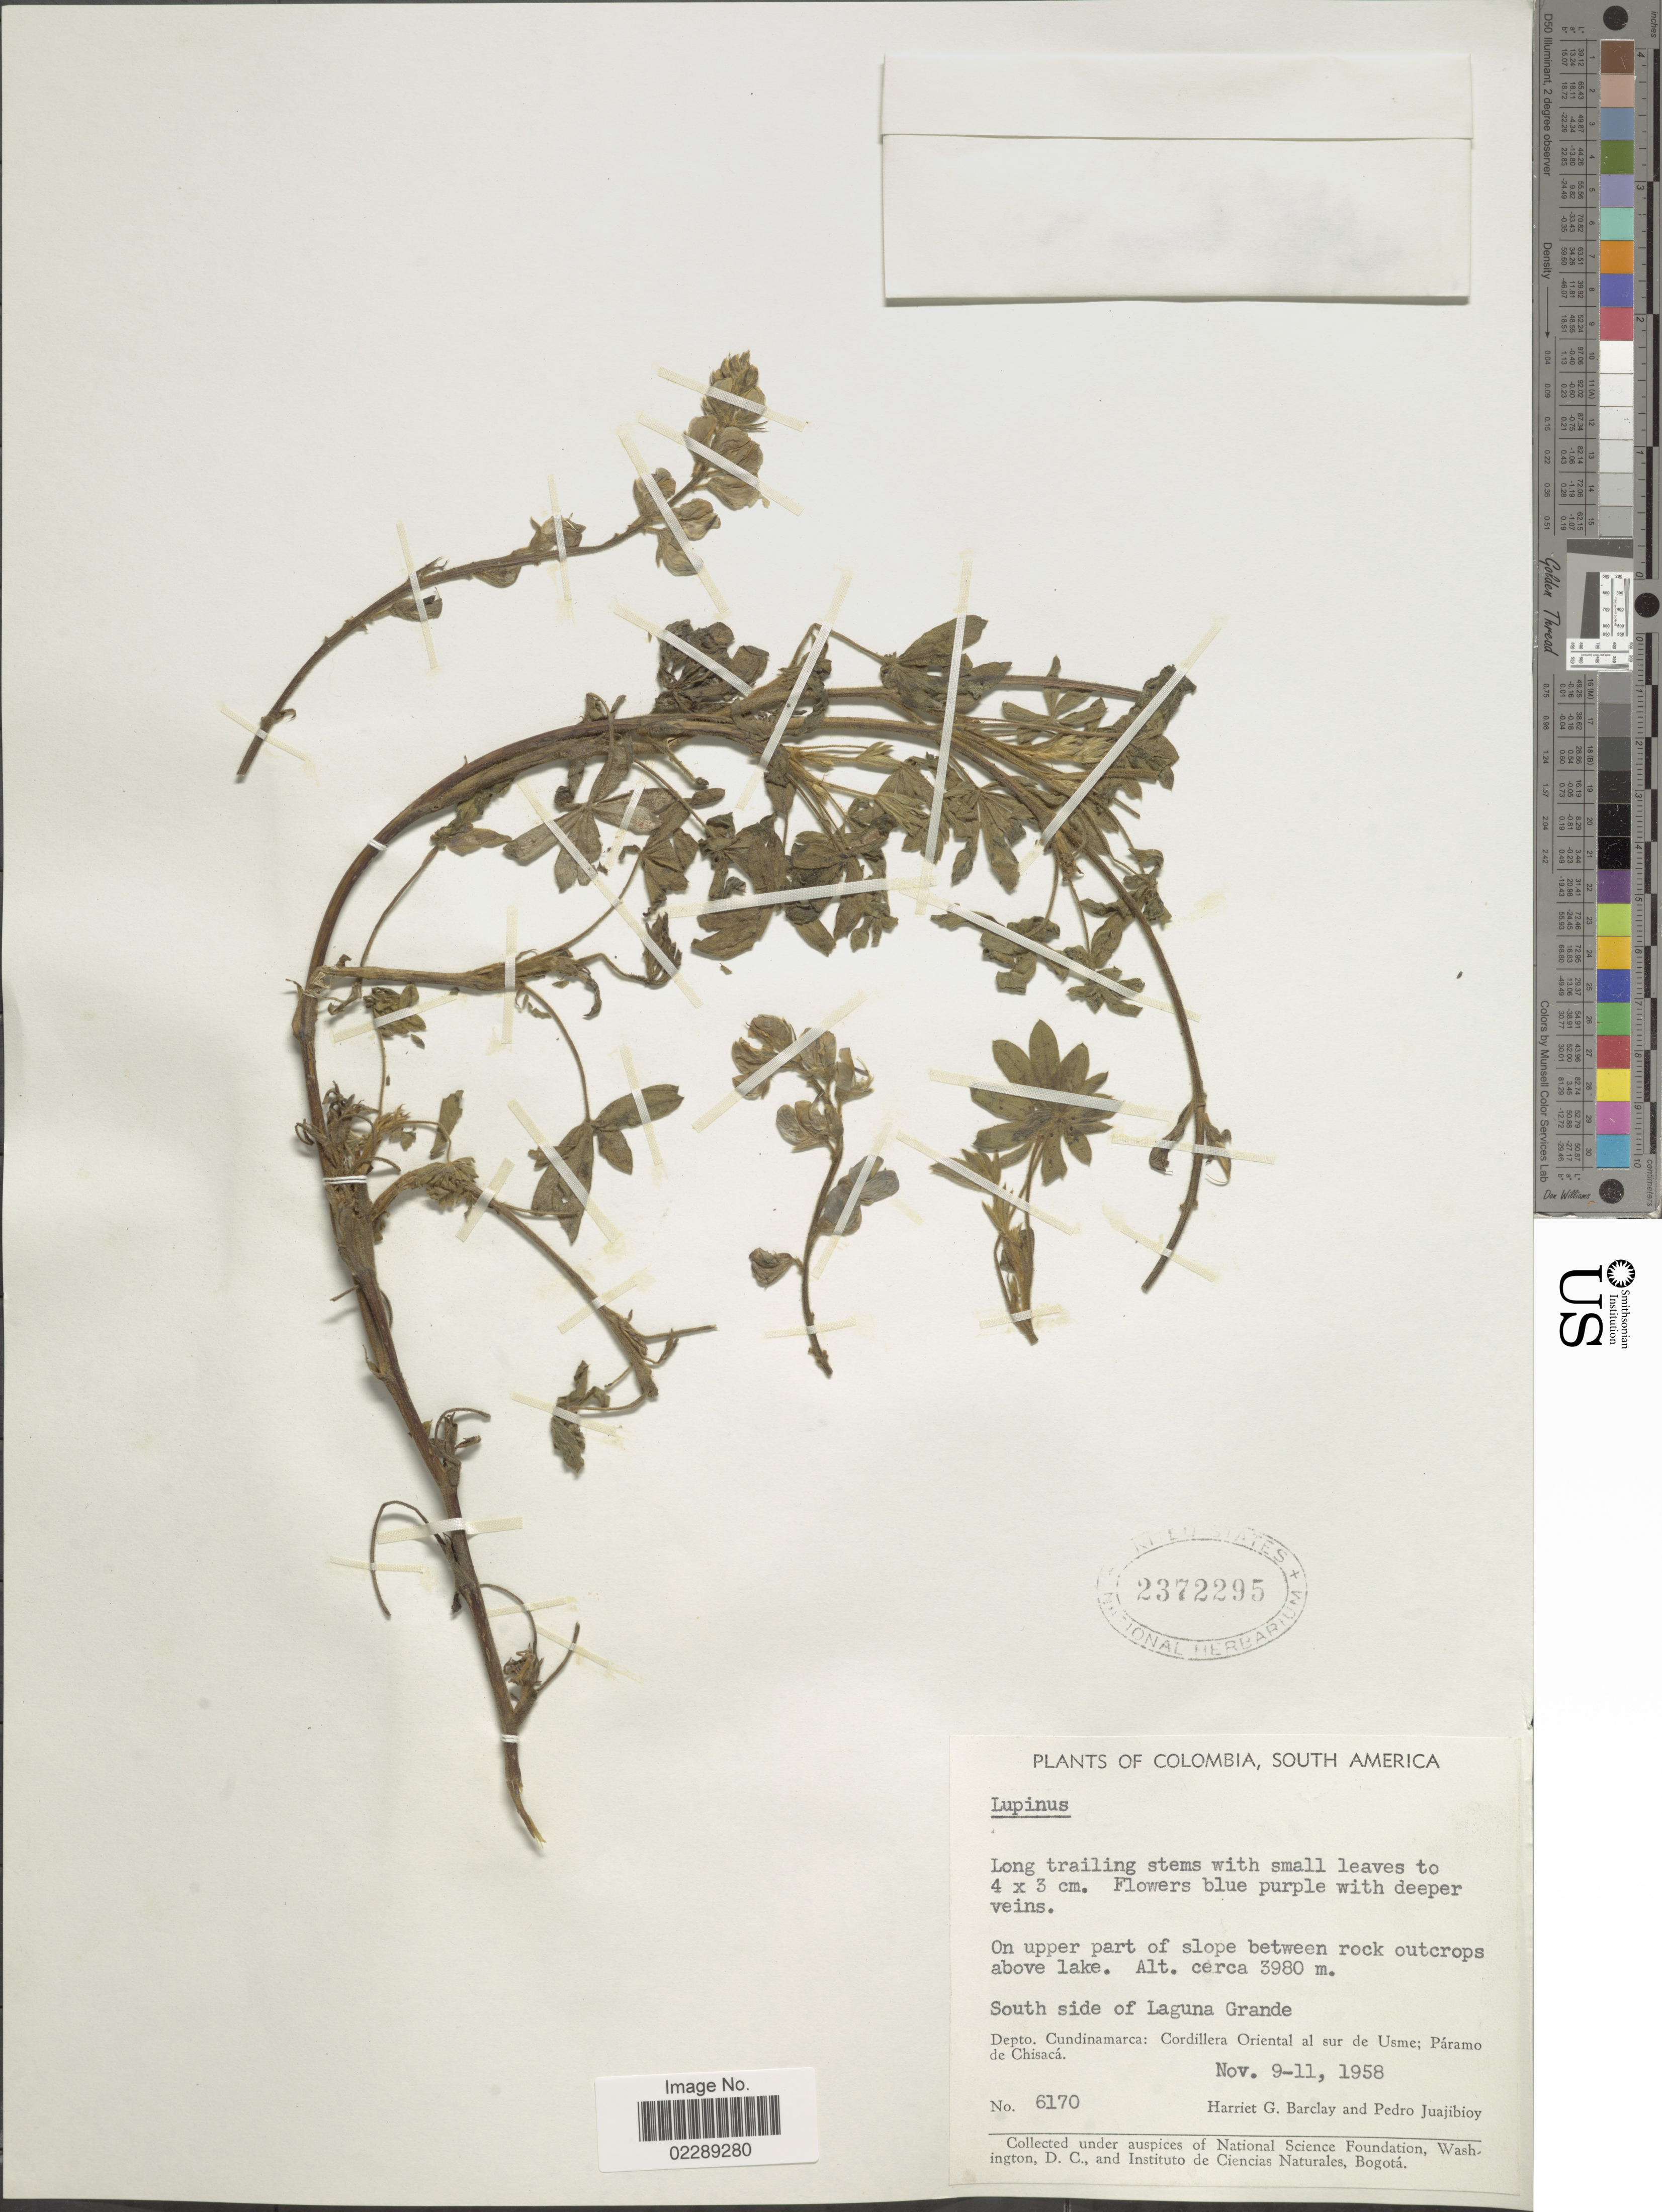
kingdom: Plantae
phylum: Tracheophyta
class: Magnoliopsida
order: Fabales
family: Fabaceae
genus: Lupinus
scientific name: Lupinus sp.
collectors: H. G. Barclay & P. Juajibioy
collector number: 6170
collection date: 1958-11-09/1958-11-11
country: Colombia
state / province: Cundinamarca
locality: On upper part of slope between rock outcrops above lake. South side of Laguna Grande. Depto. Cundinamarca: Cordillera Oriental al sur de Usme; Páramo de Chisacá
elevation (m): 3980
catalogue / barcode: US 2372295